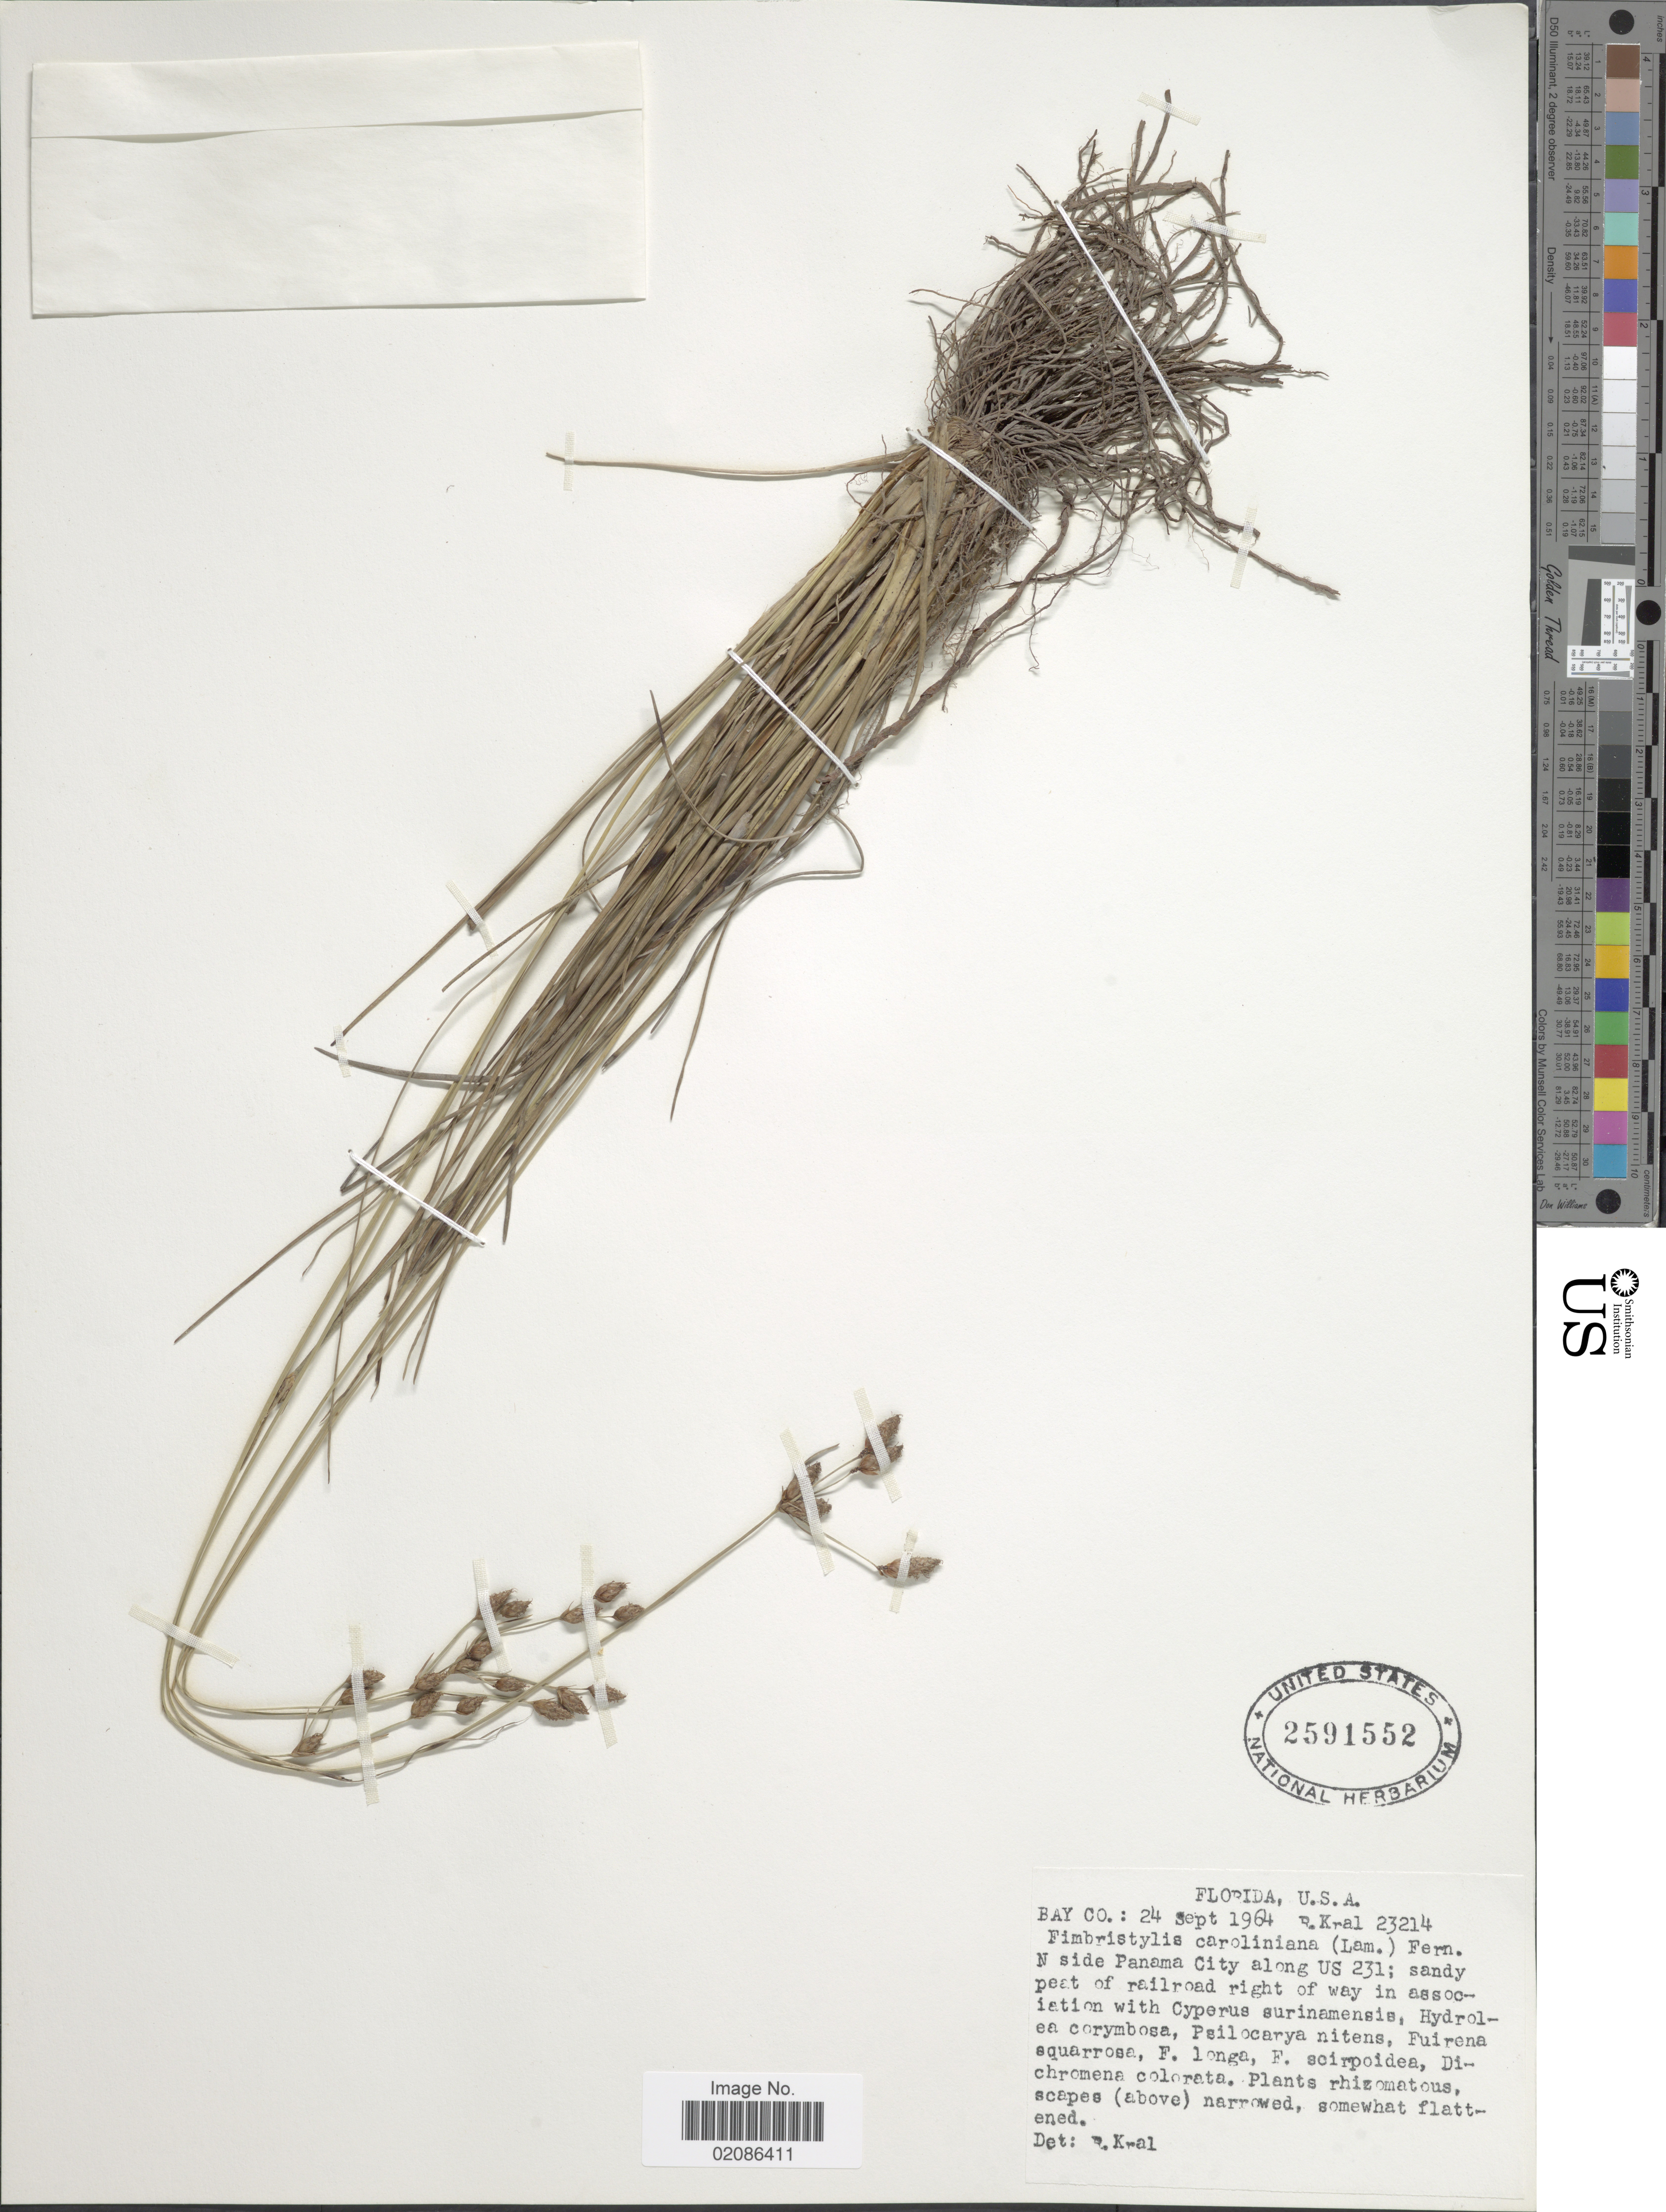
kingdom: Plantae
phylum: Tracheophyta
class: Liliopsida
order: Poales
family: Cyperaceae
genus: Fimbristylis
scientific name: Fimbristylis caroliniana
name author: (Lam.) Fernald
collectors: R. Kral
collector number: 23214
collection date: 1964-09-24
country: United States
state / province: Florida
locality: Bay Co, N side Panama City along US 231; sandy peat of railroad right of way in association with Cyperus surinamensis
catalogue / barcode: US 2591552